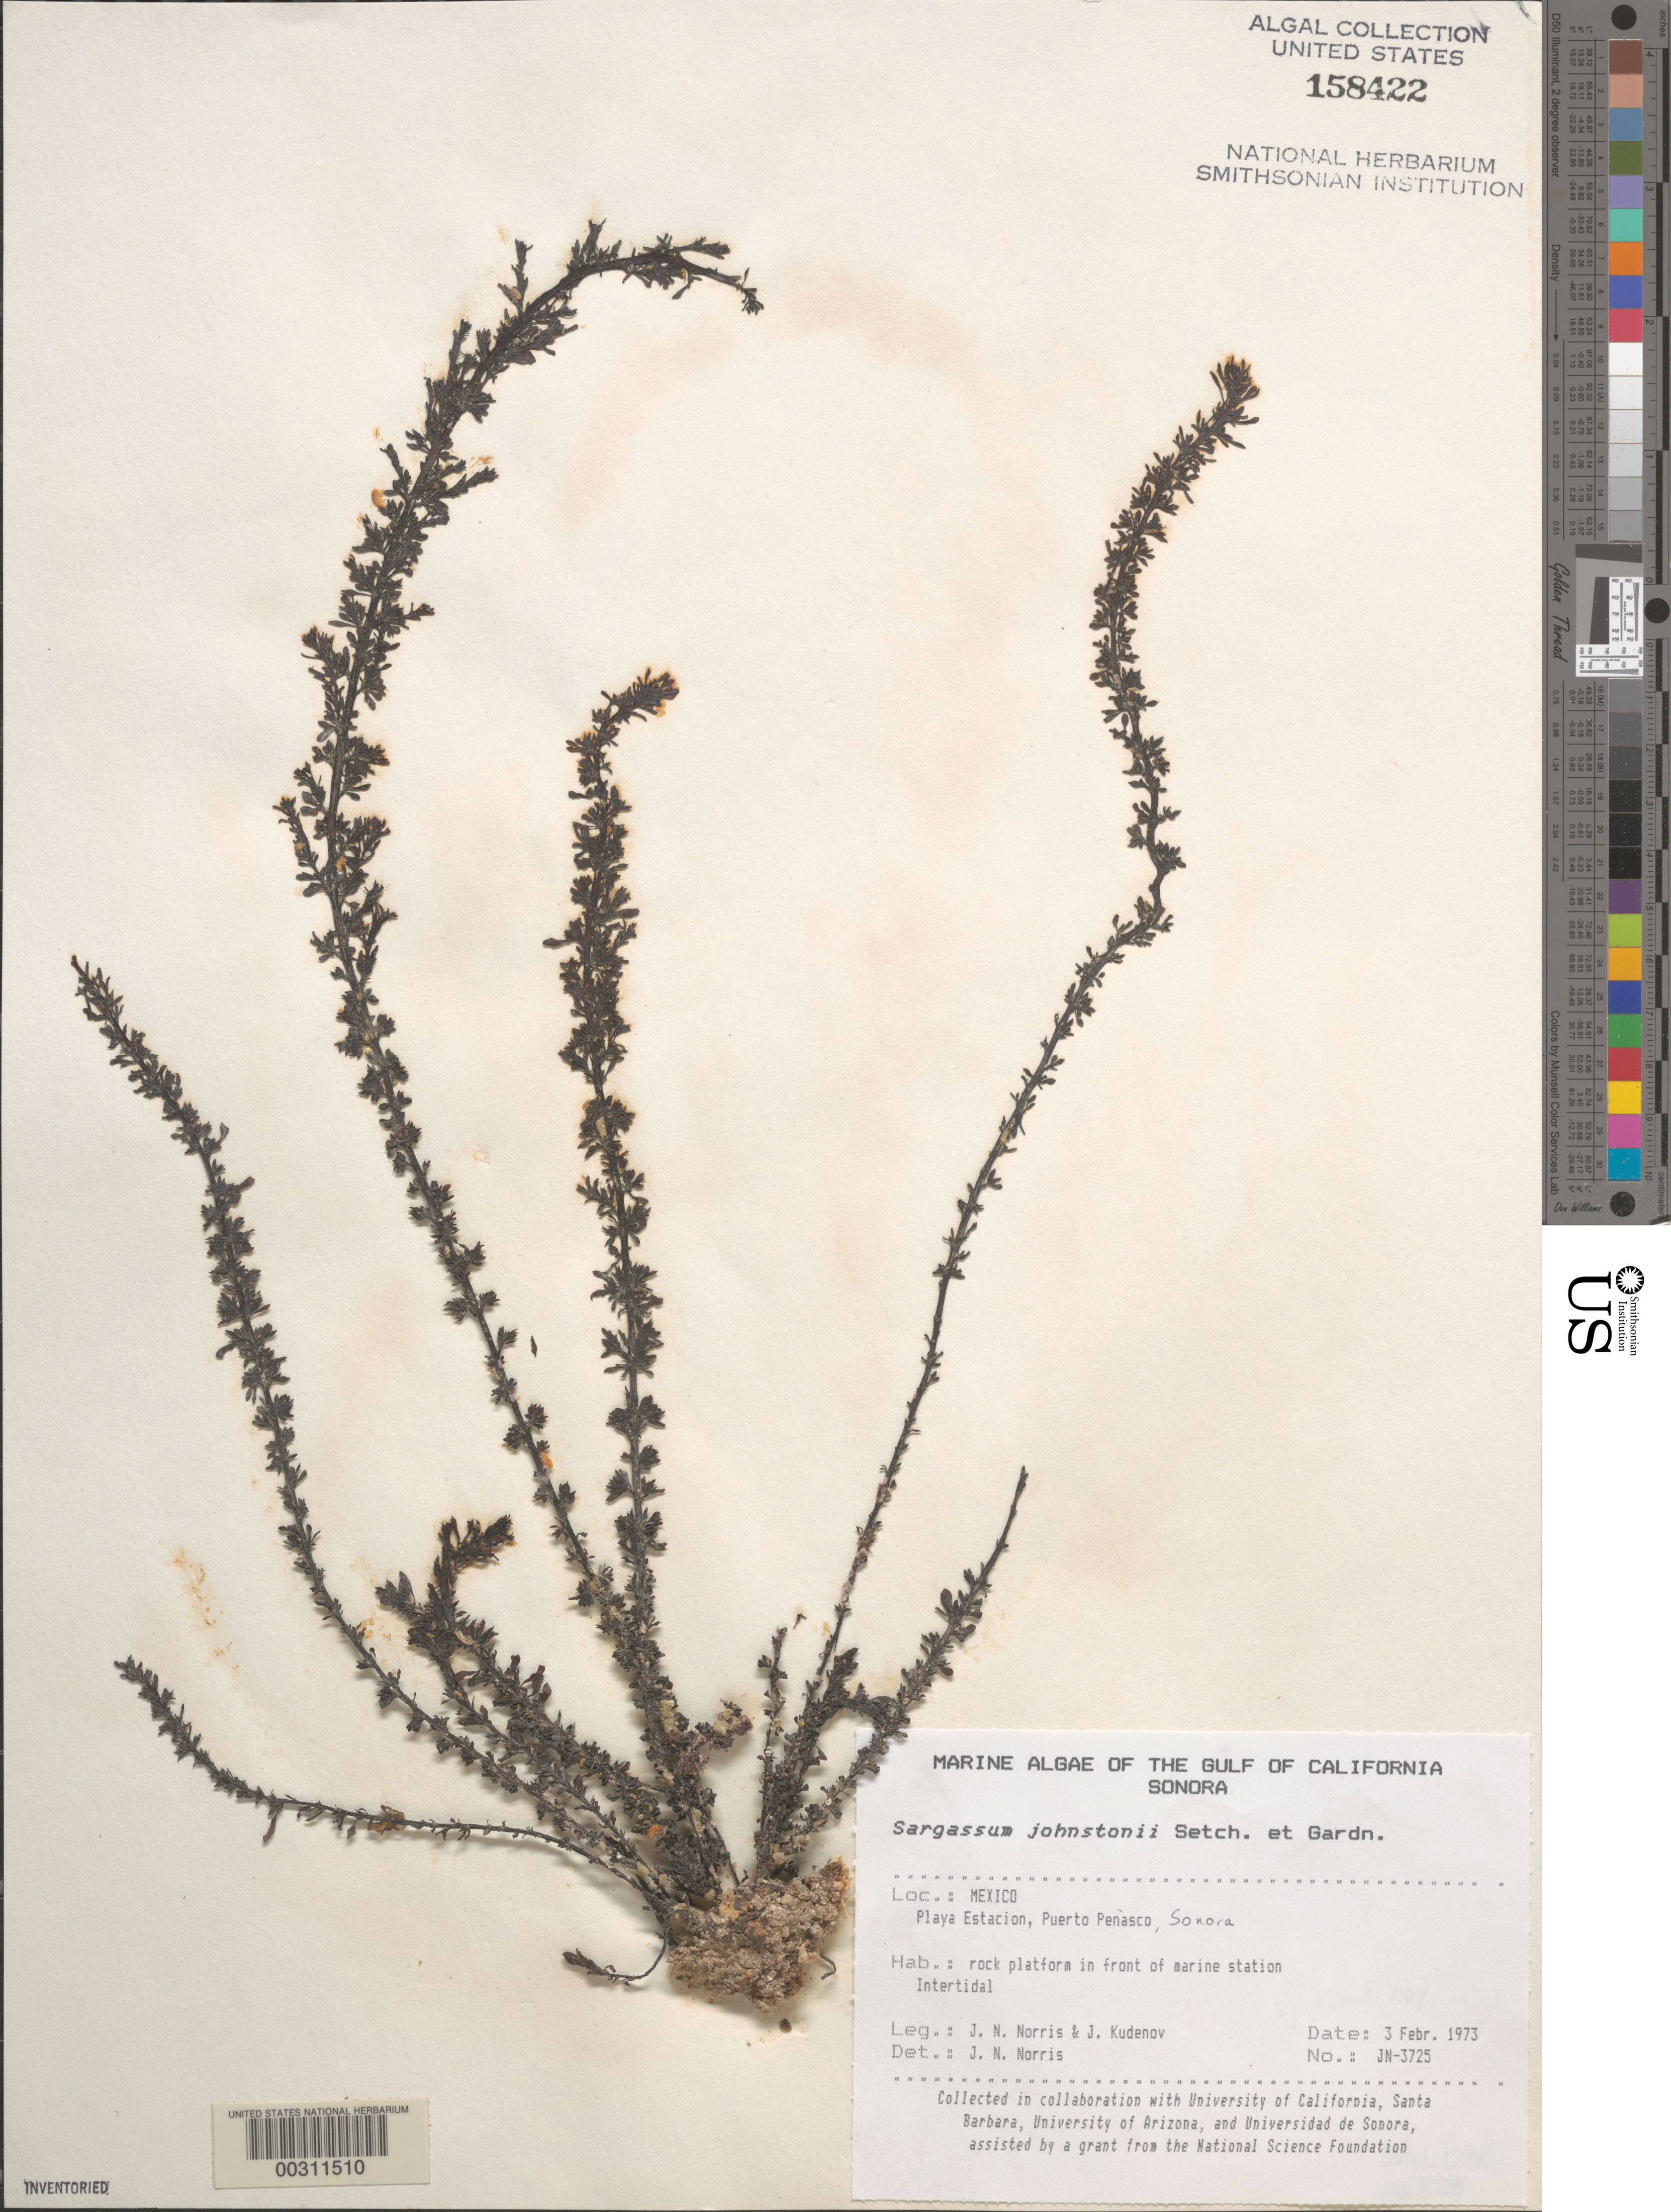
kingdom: Chromista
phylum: Ochrophyta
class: Phaeophyceae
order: Fucales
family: Sargassaceae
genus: Sargassum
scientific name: Sargassum johnstonii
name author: Setchell & N.L. Gardner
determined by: Norris, James N.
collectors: J. N. Norris & J. Kudenov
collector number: JN-3725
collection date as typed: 03 Feb 1973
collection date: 1973-02-03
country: Mexico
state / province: Sonora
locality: Playa Estacion, Puerto Penasco, marine station shore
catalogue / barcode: US 158422